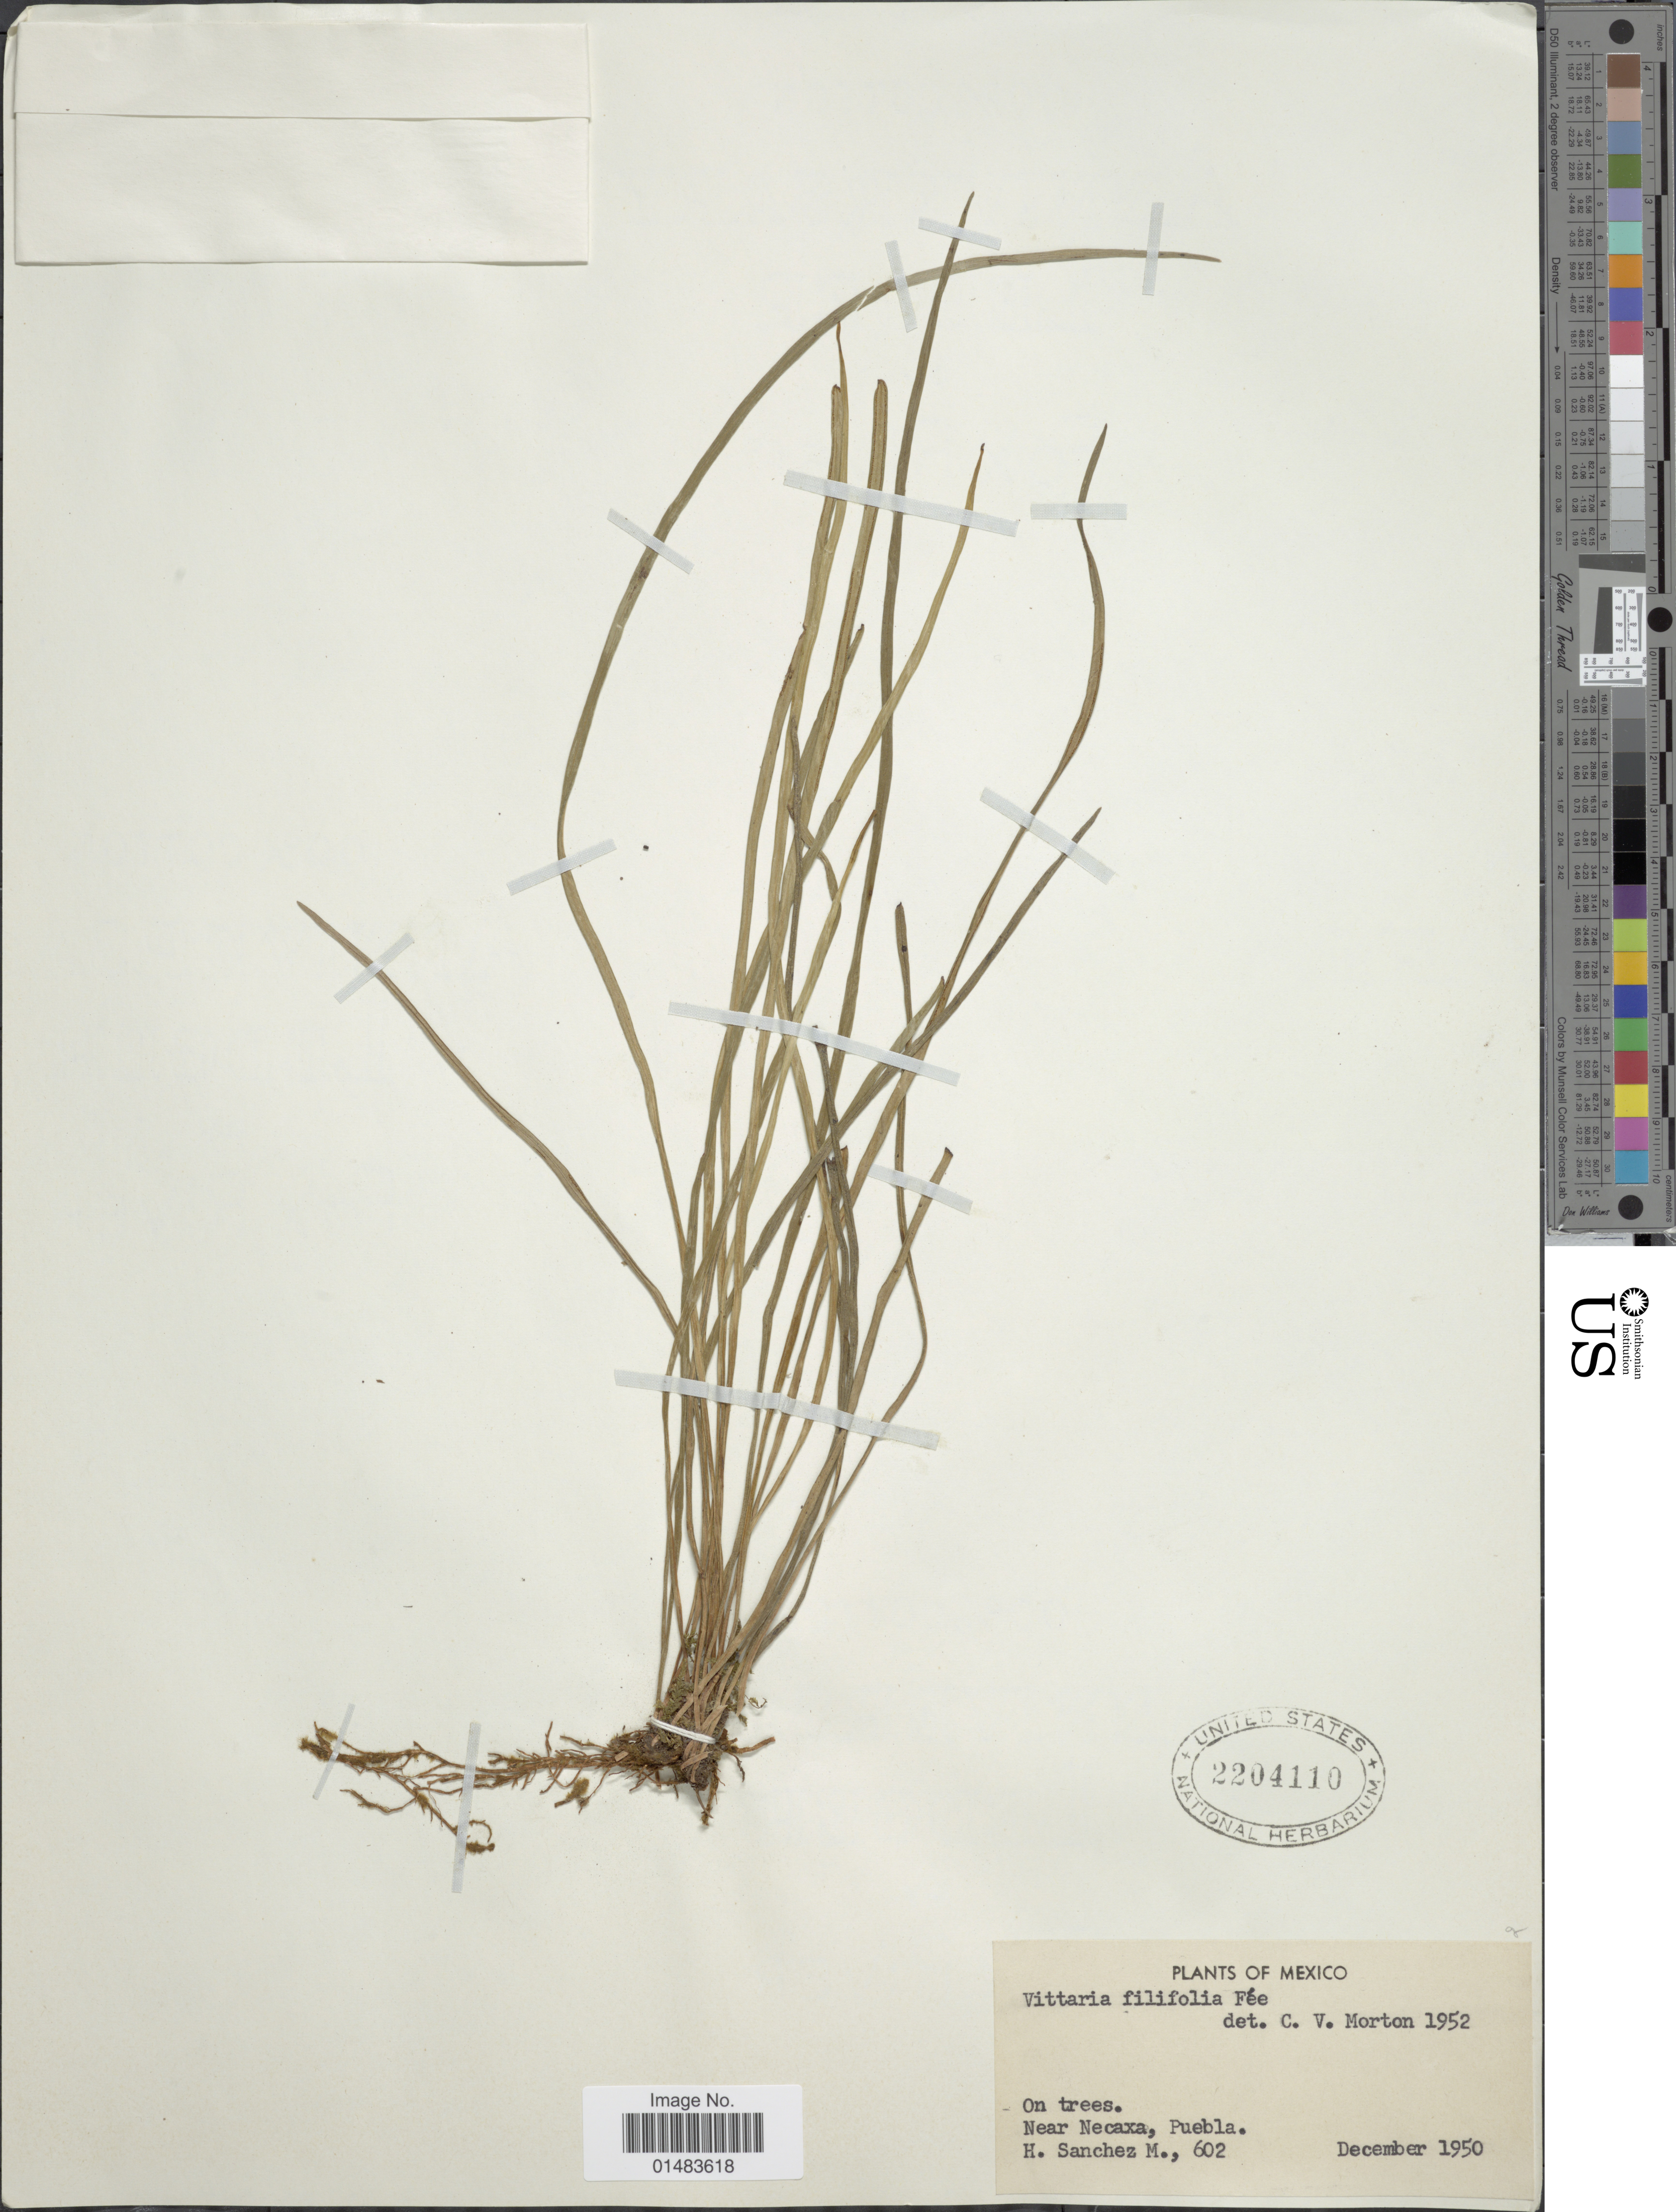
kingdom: Plantae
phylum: Tracheophyta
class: Polypodiopsida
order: Polypodiales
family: Pteridaceae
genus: Vittaria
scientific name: Vittaria graminifolia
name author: Kaulf.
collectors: H. Sánchez-Mejorada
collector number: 602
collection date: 1950-12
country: Mexico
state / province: Puebla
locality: Mexico, On trees, near Necaxa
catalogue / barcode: US 2204110